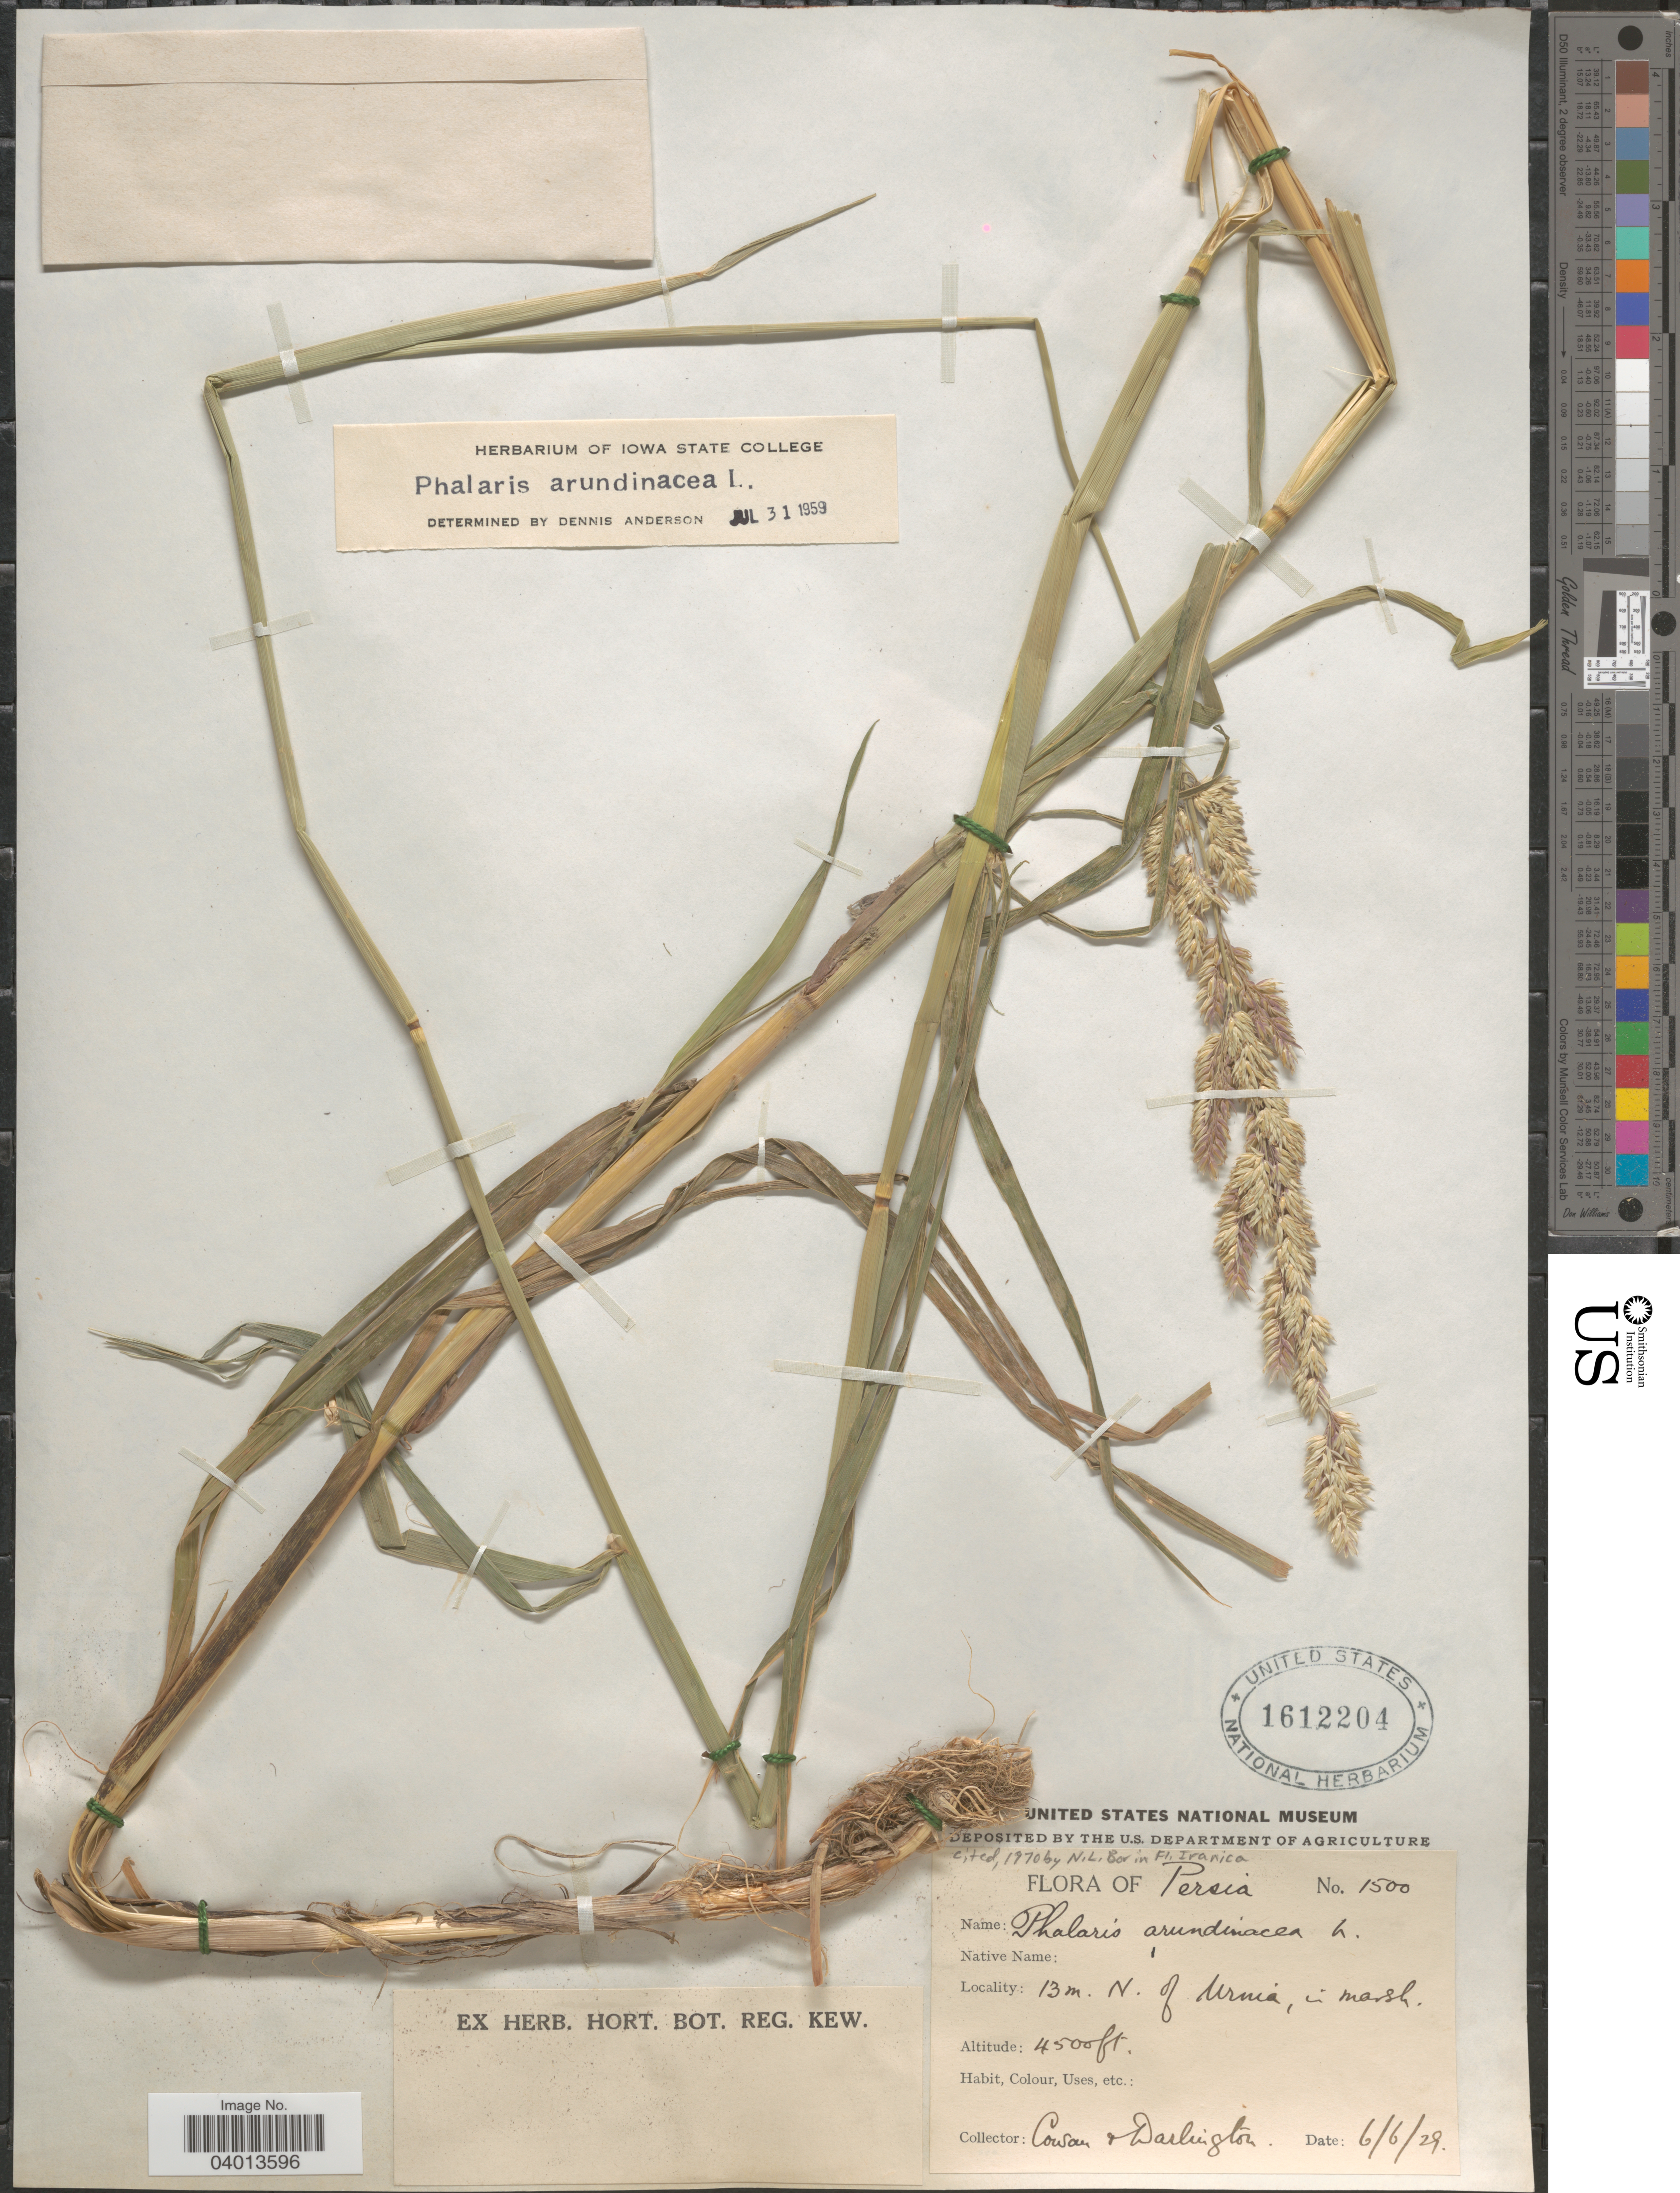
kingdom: Plantae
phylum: Tracheophyta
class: Liliopsida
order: Poales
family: Poaceae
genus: Phalaris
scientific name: Phalaris arundinacea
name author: L.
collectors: Cowan & Darlington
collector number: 1500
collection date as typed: Transcribed d/m/y: 6/6/29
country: Iran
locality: Persia. 13 m. N. of Urnia, in marsh.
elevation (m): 1372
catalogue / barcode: US 1612204